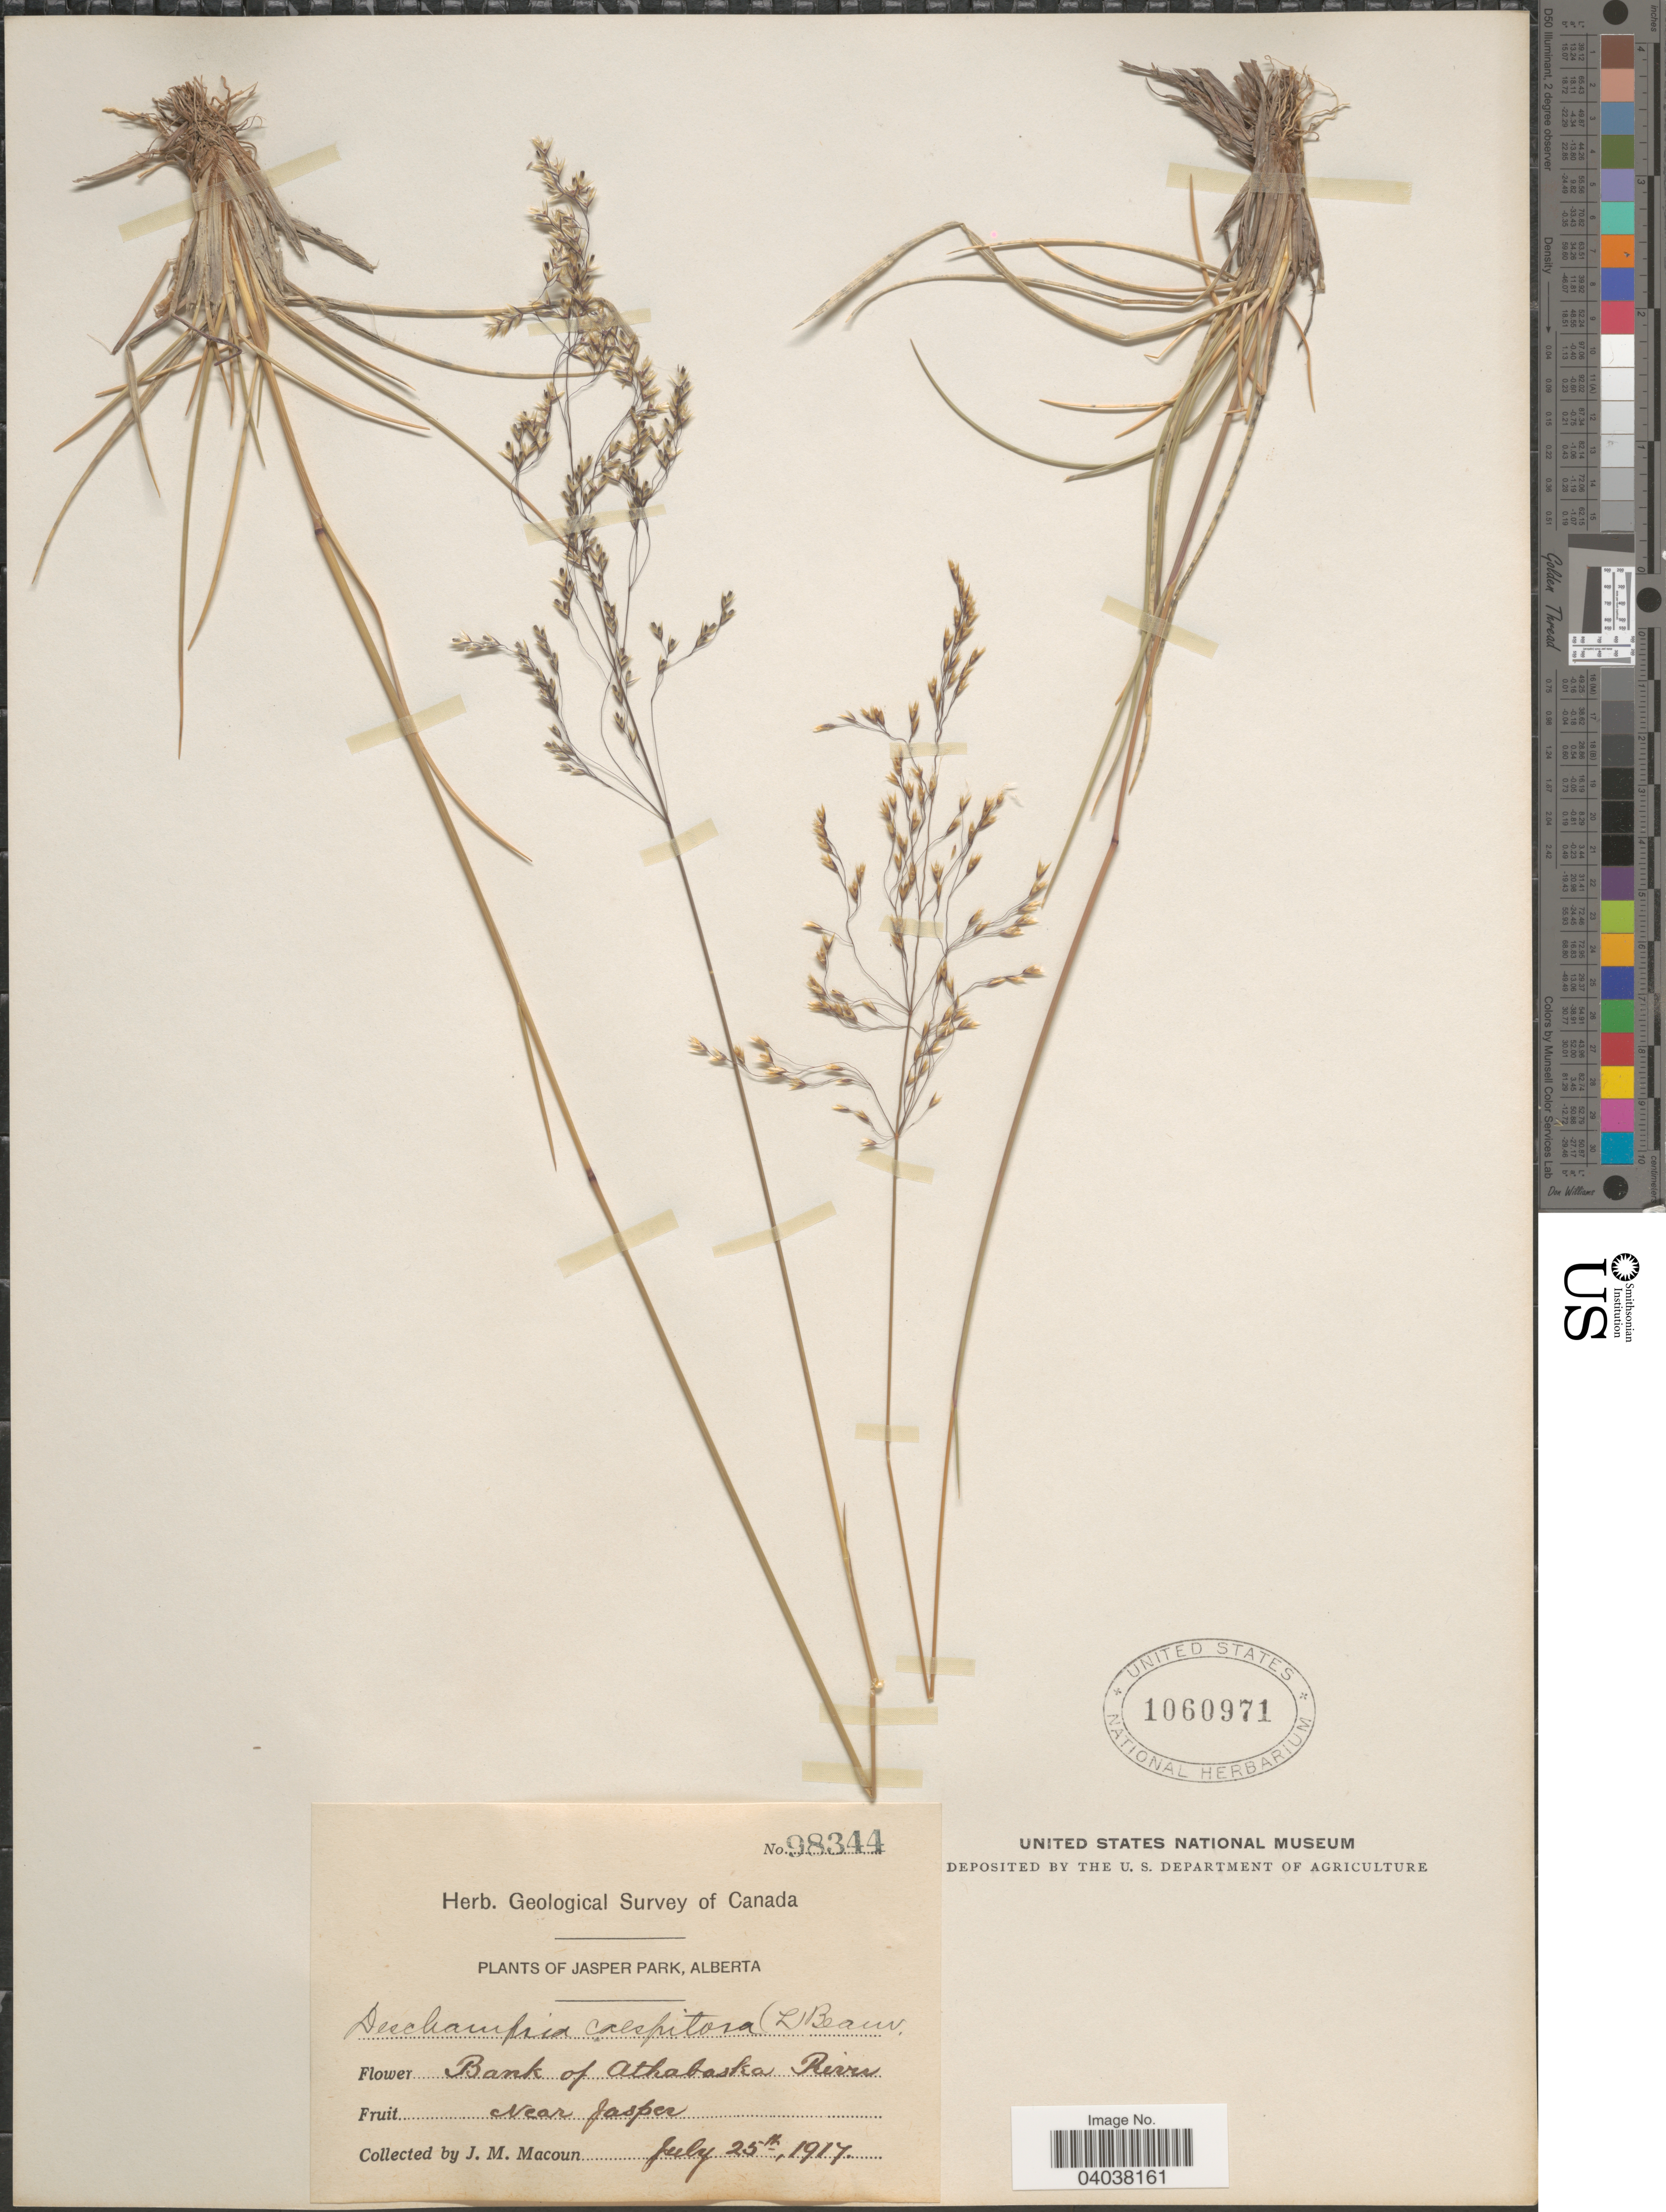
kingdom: Plantae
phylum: Tracheophyta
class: Liliopsida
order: Poales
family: Poaceae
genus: Deschampsia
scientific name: Deschampsia cespitosa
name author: (L.) P. Beauv.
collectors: J. M. Macoun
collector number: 98344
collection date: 1917-07-25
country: Canada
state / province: Alberta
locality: Jasper Park. Bank of Athabaska River. Near Jasper.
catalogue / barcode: US 1060971